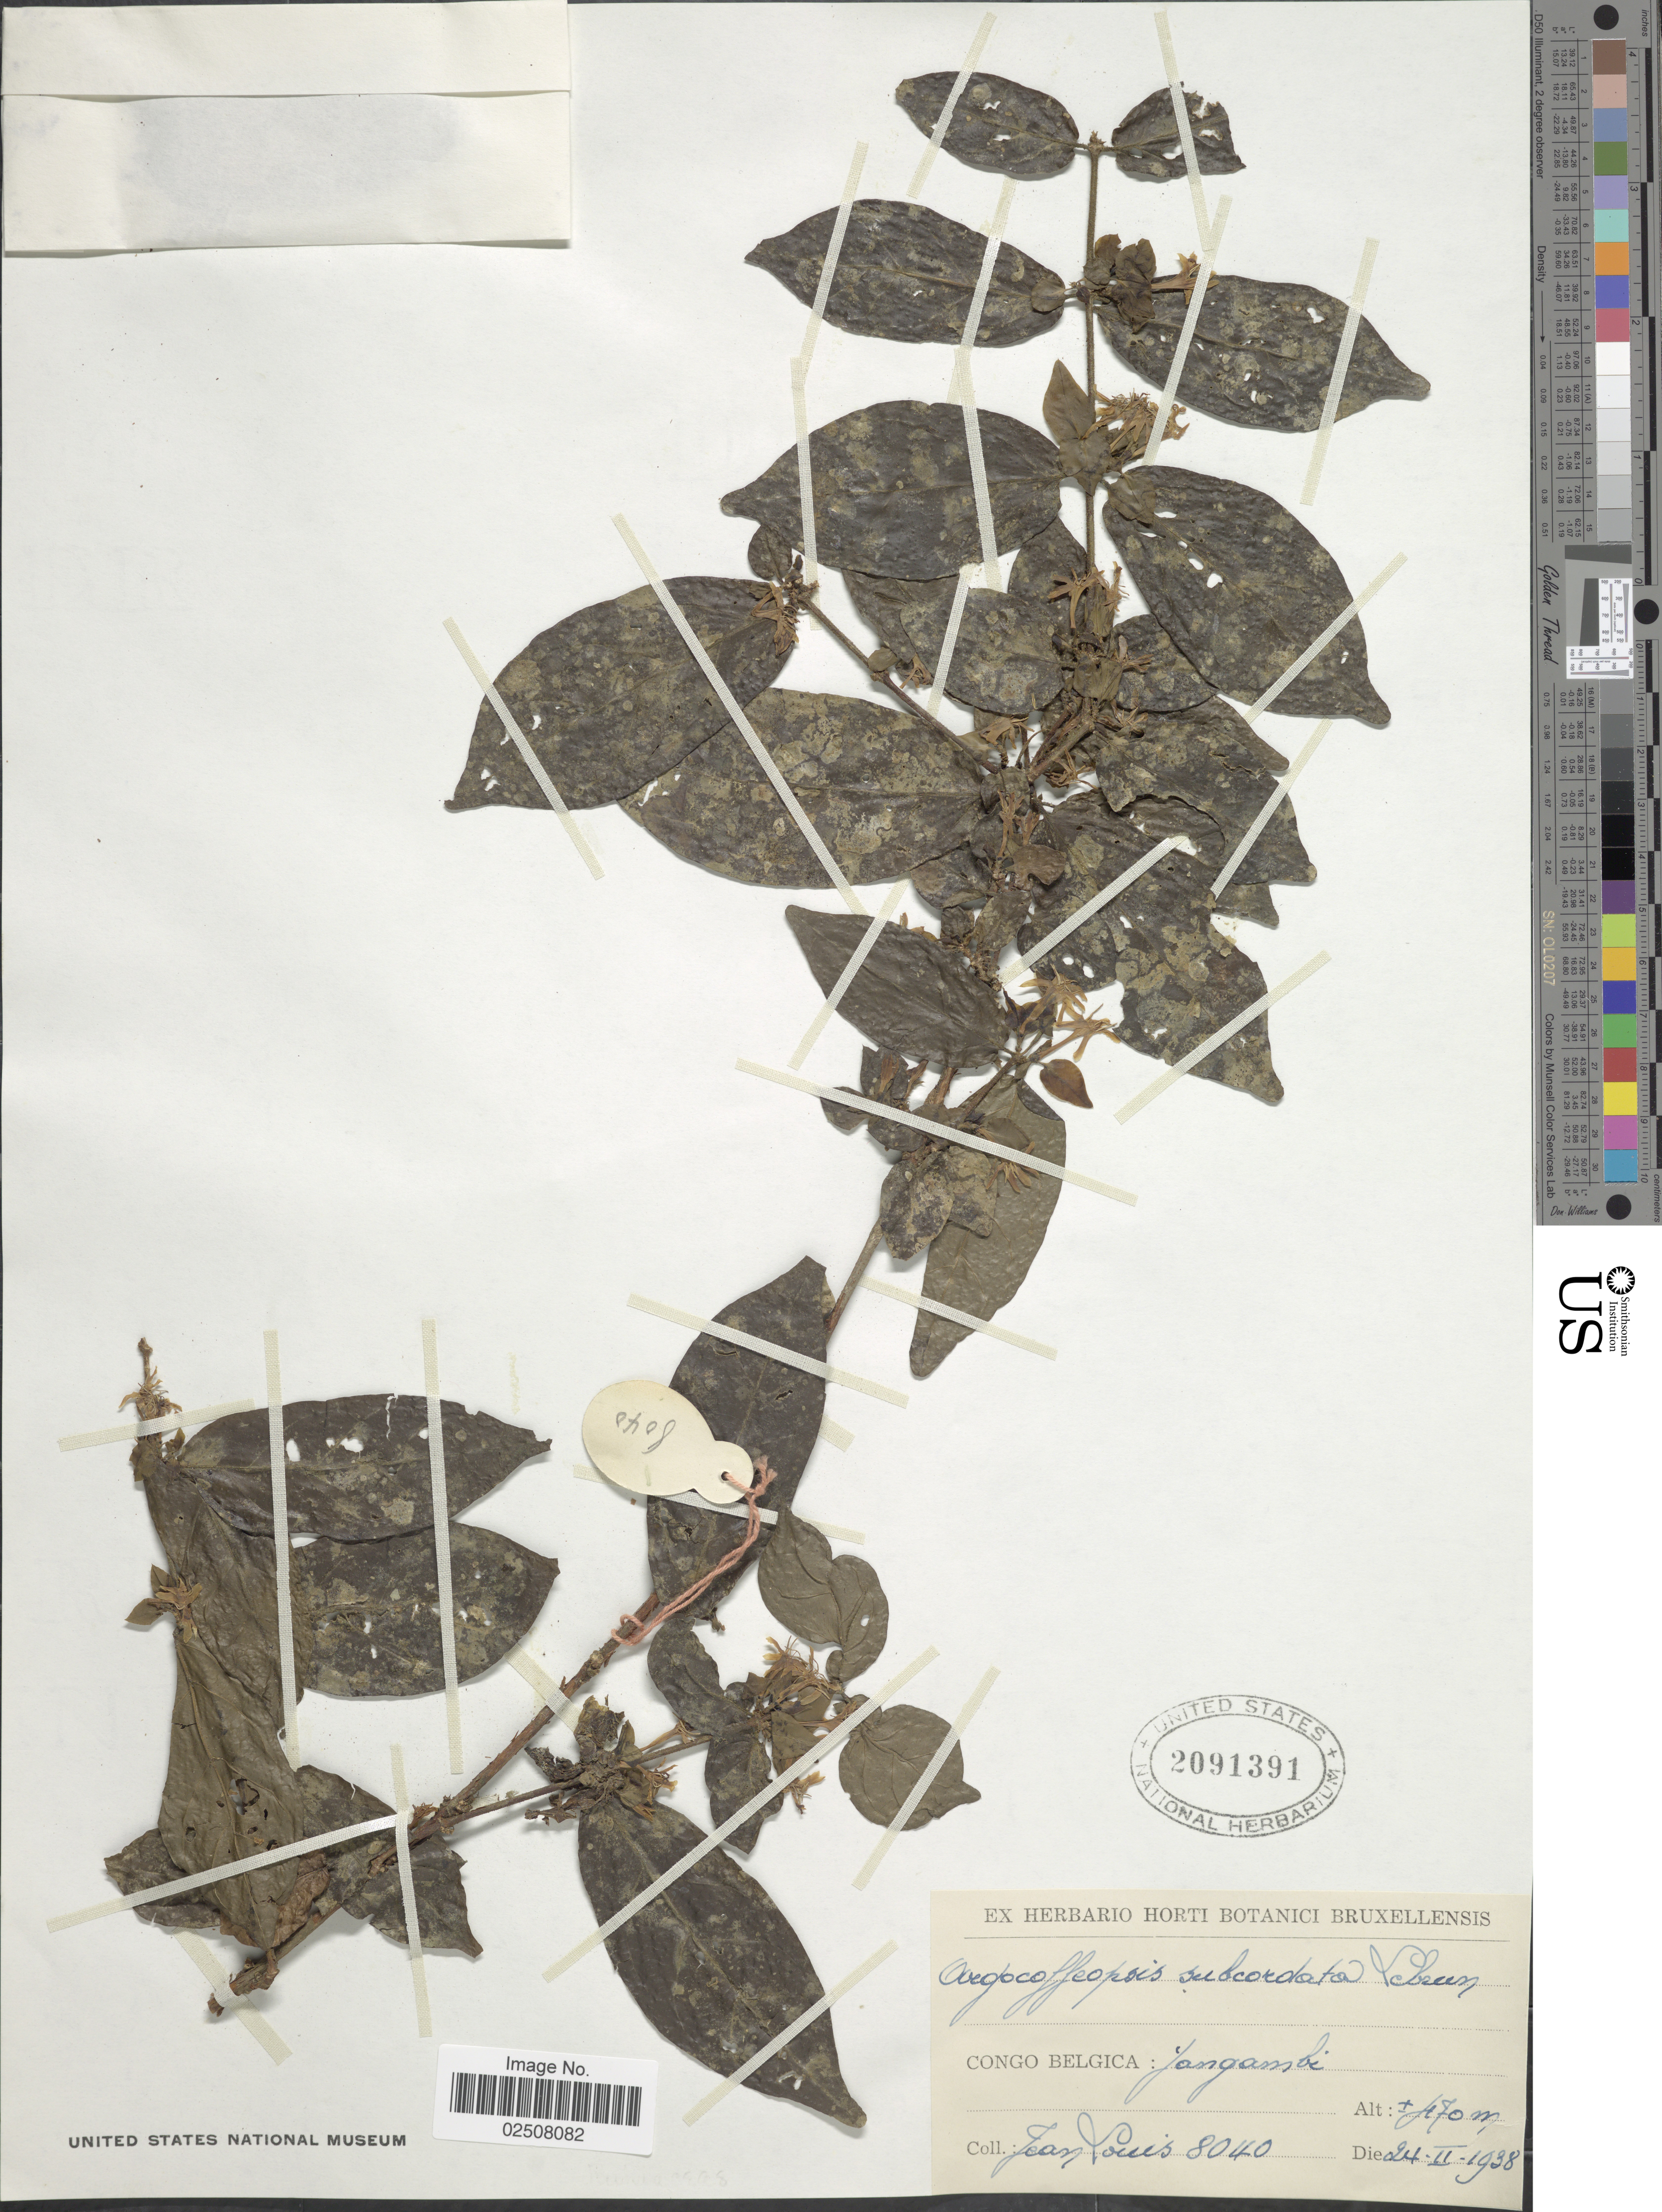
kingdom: Plantae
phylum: Tracheophyta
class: Magnoliopsida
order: Gentianales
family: Rubiaceae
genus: Argocoffeopsis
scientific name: Argocoffeopsis subcordata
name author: (Hiern) Lebrun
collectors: J. Louis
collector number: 8040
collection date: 1938-02-24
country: Congo, Democratic Republic of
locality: Congo Belgica: Yangambi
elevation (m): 470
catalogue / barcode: US 2091391